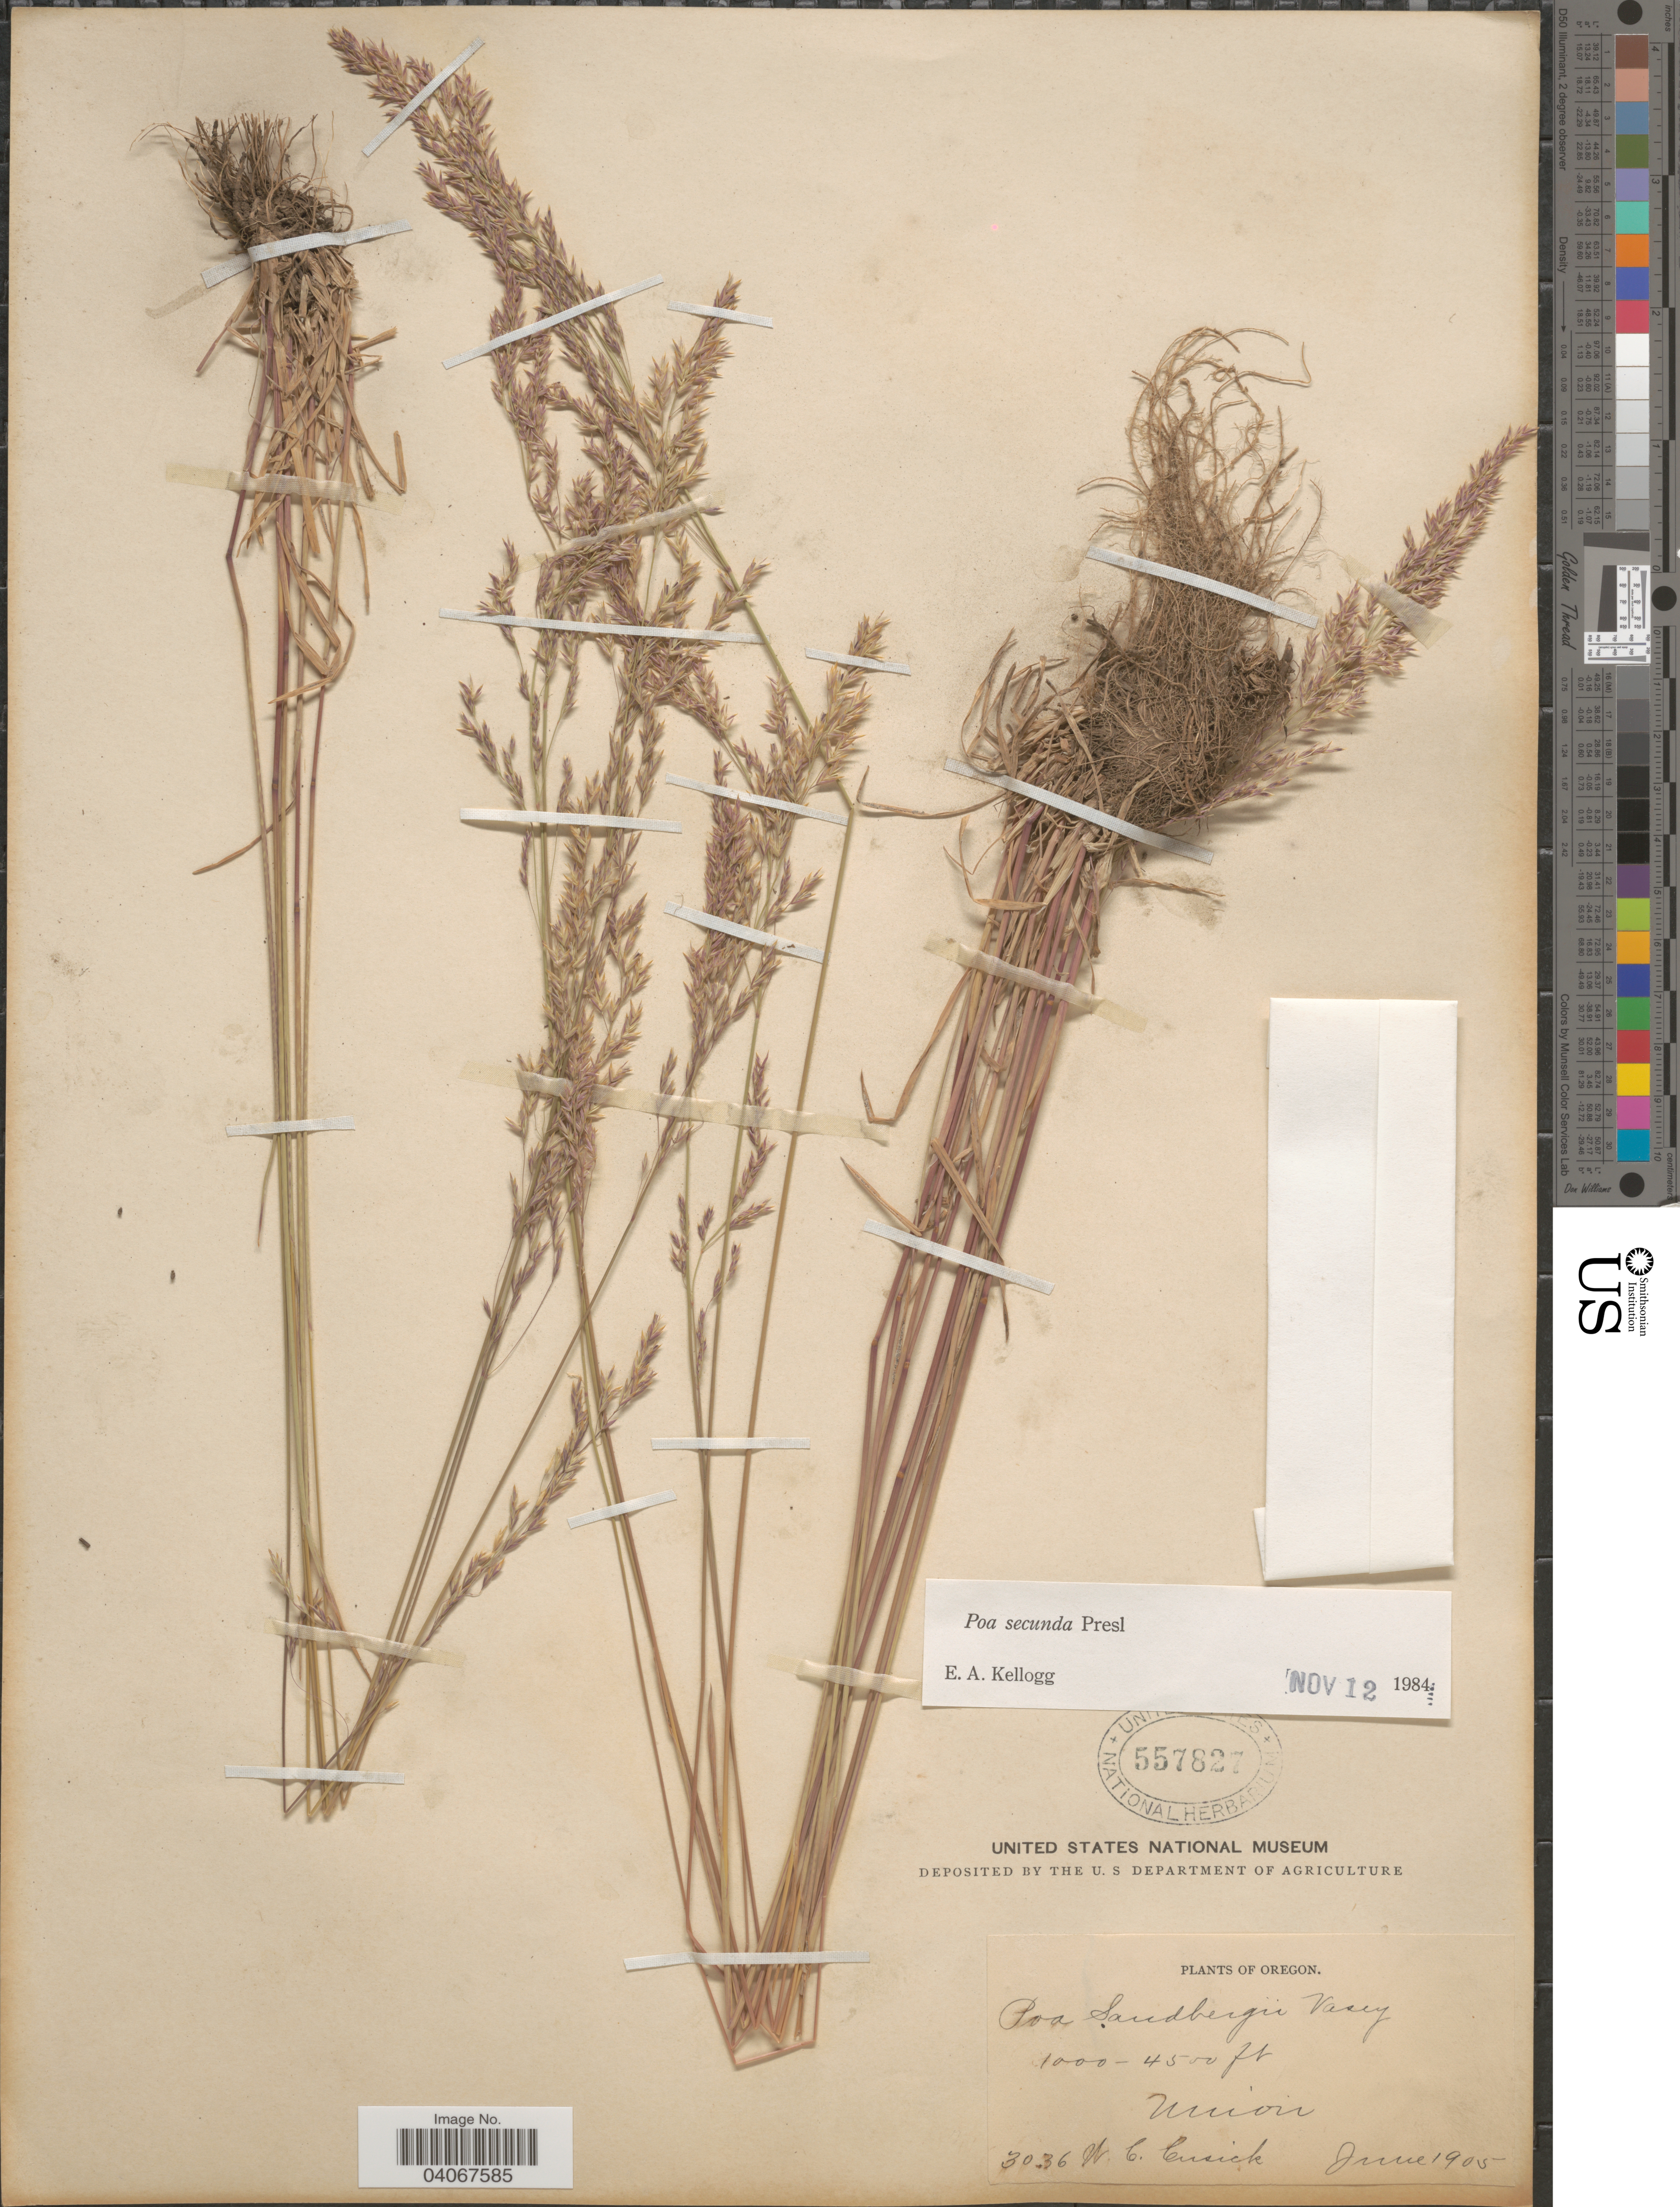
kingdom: Plantae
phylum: Tracheophyta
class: Liliopsida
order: Poales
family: Poaceae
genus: Poa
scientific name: Poa secunda subsp. secunda var. secunda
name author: J. Presl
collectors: W. C. Cusick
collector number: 3036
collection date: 1905-06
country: United States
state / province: Oregon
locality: Union.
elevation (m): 305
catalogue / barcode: US 557827